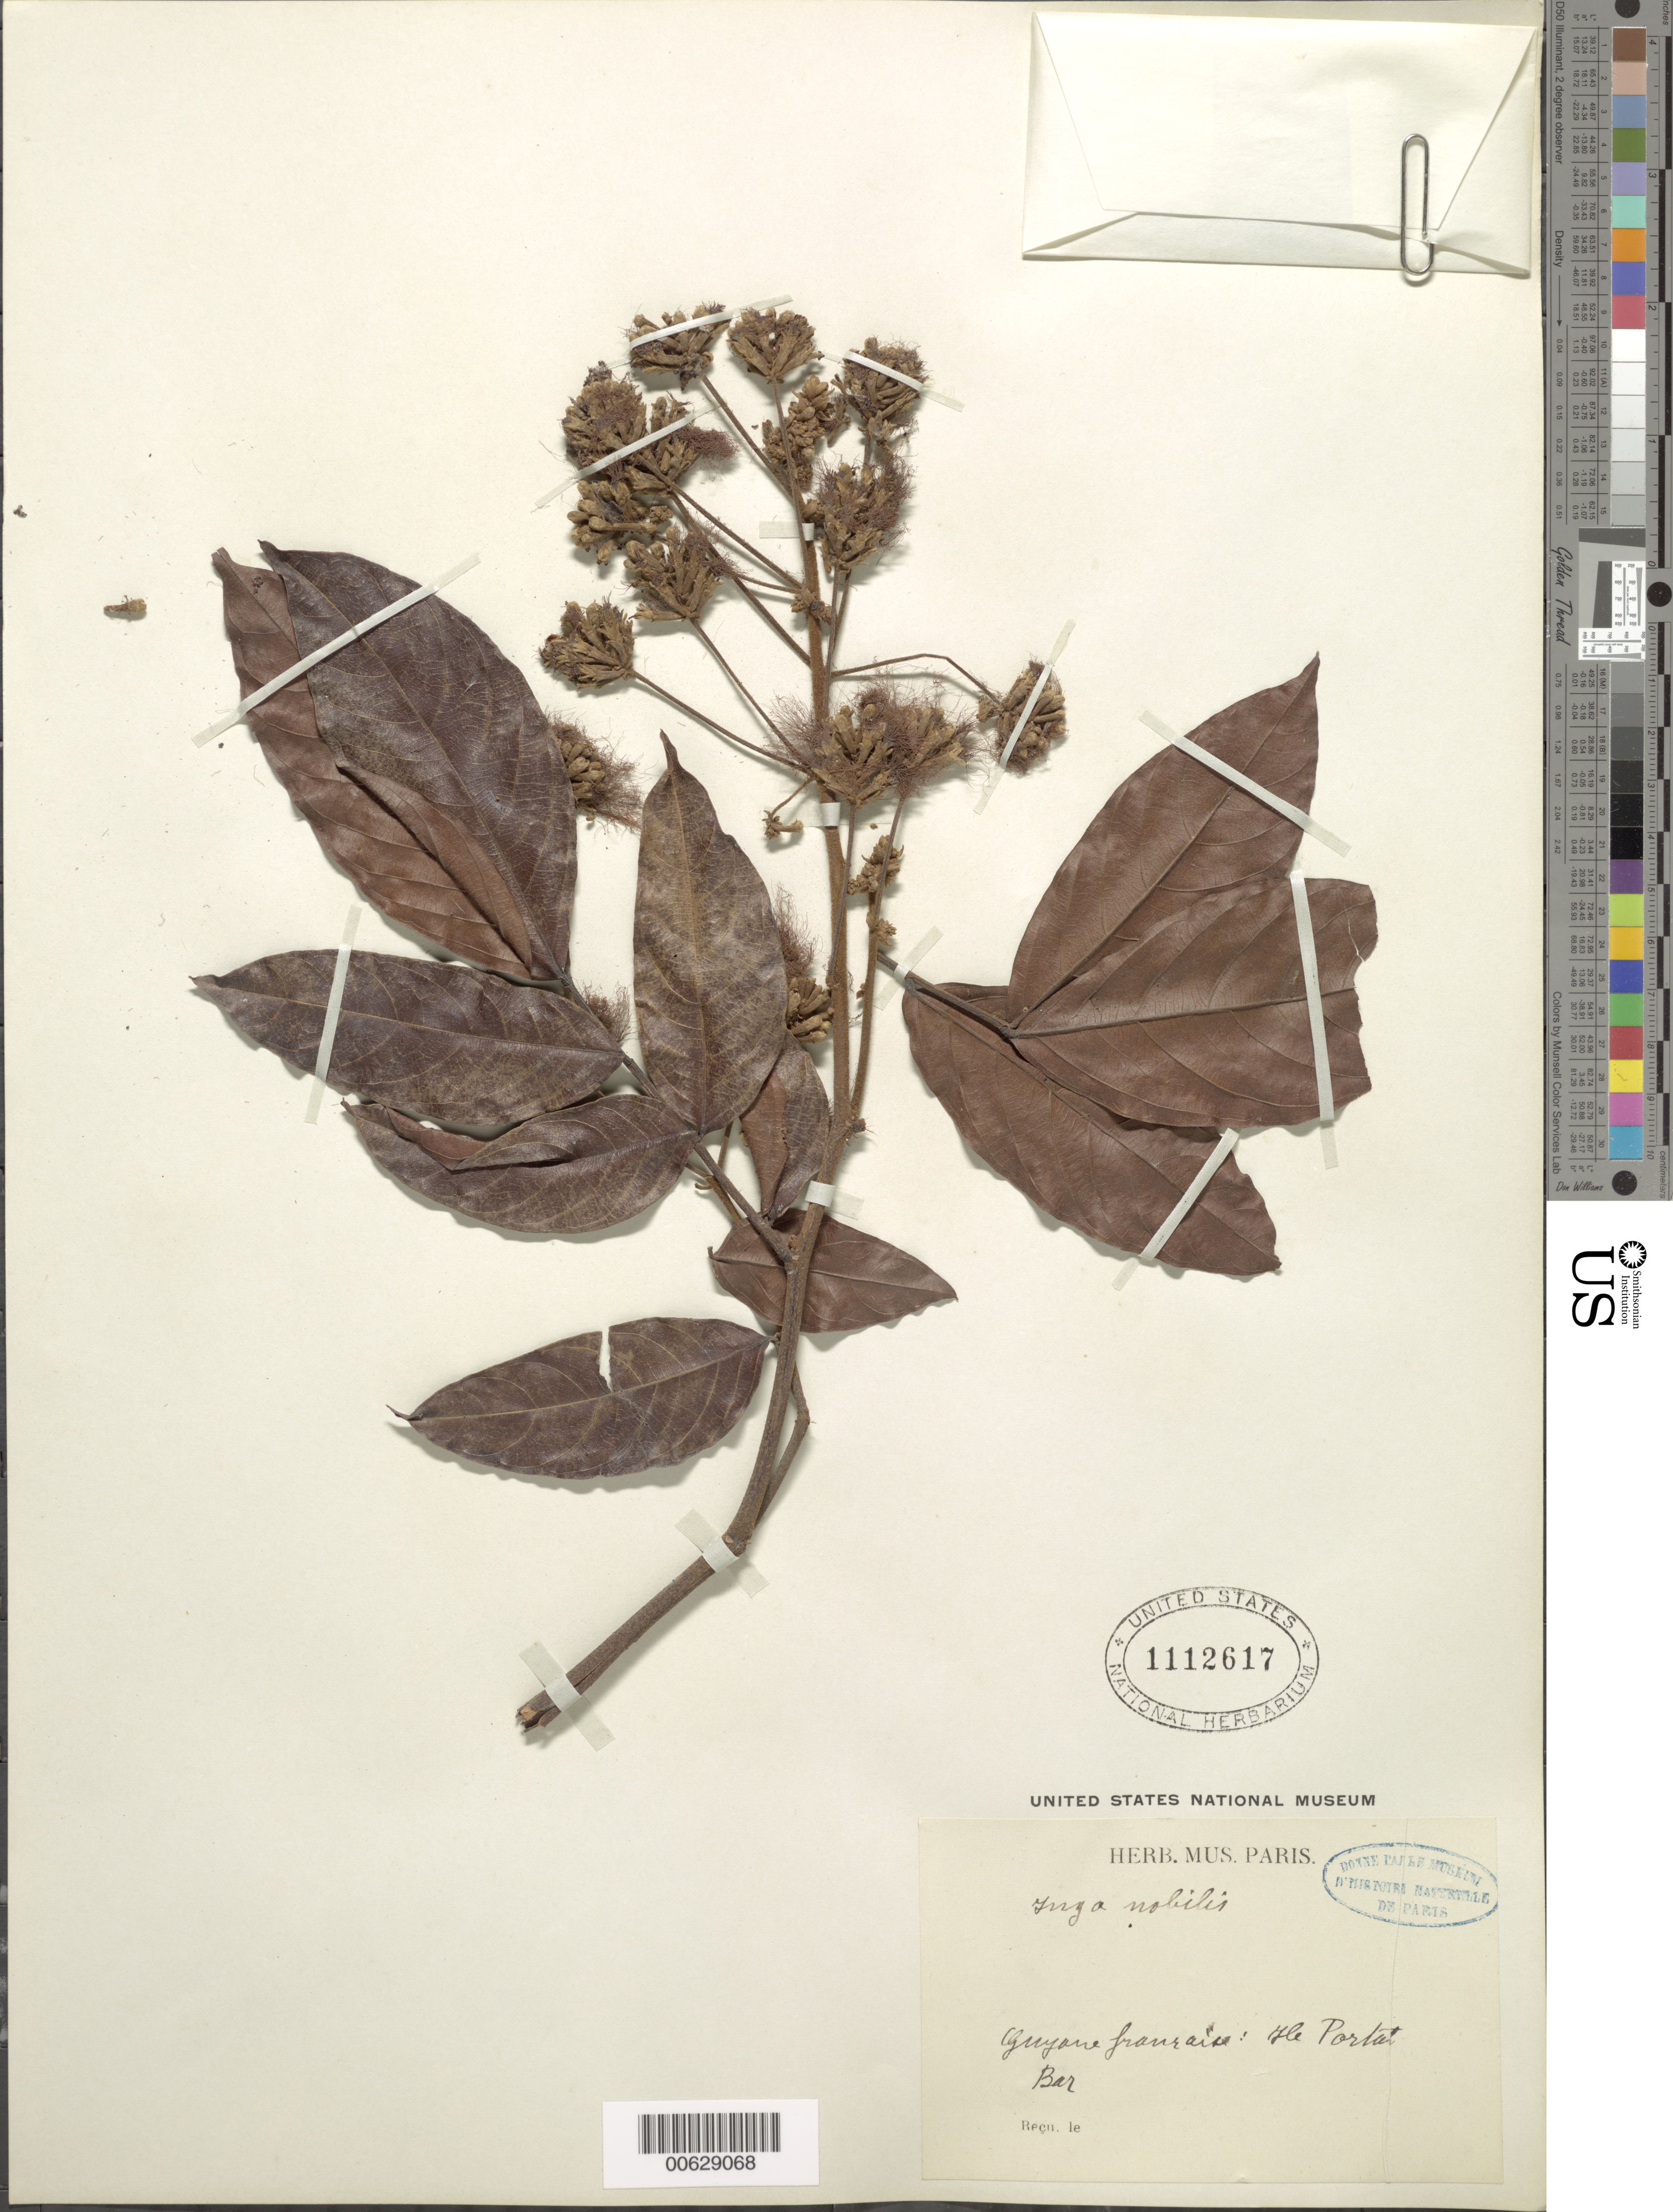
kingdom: Plantae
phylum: Tracheophyta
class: Magnoliopsida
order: Fabales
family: Fabaceae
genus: Inga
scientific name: Inga nobilis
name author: Willd.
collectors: P. A. Sagot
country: French Guiana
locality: Ile Portal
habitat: Ile Portal, Bar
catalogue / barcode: US 1112617